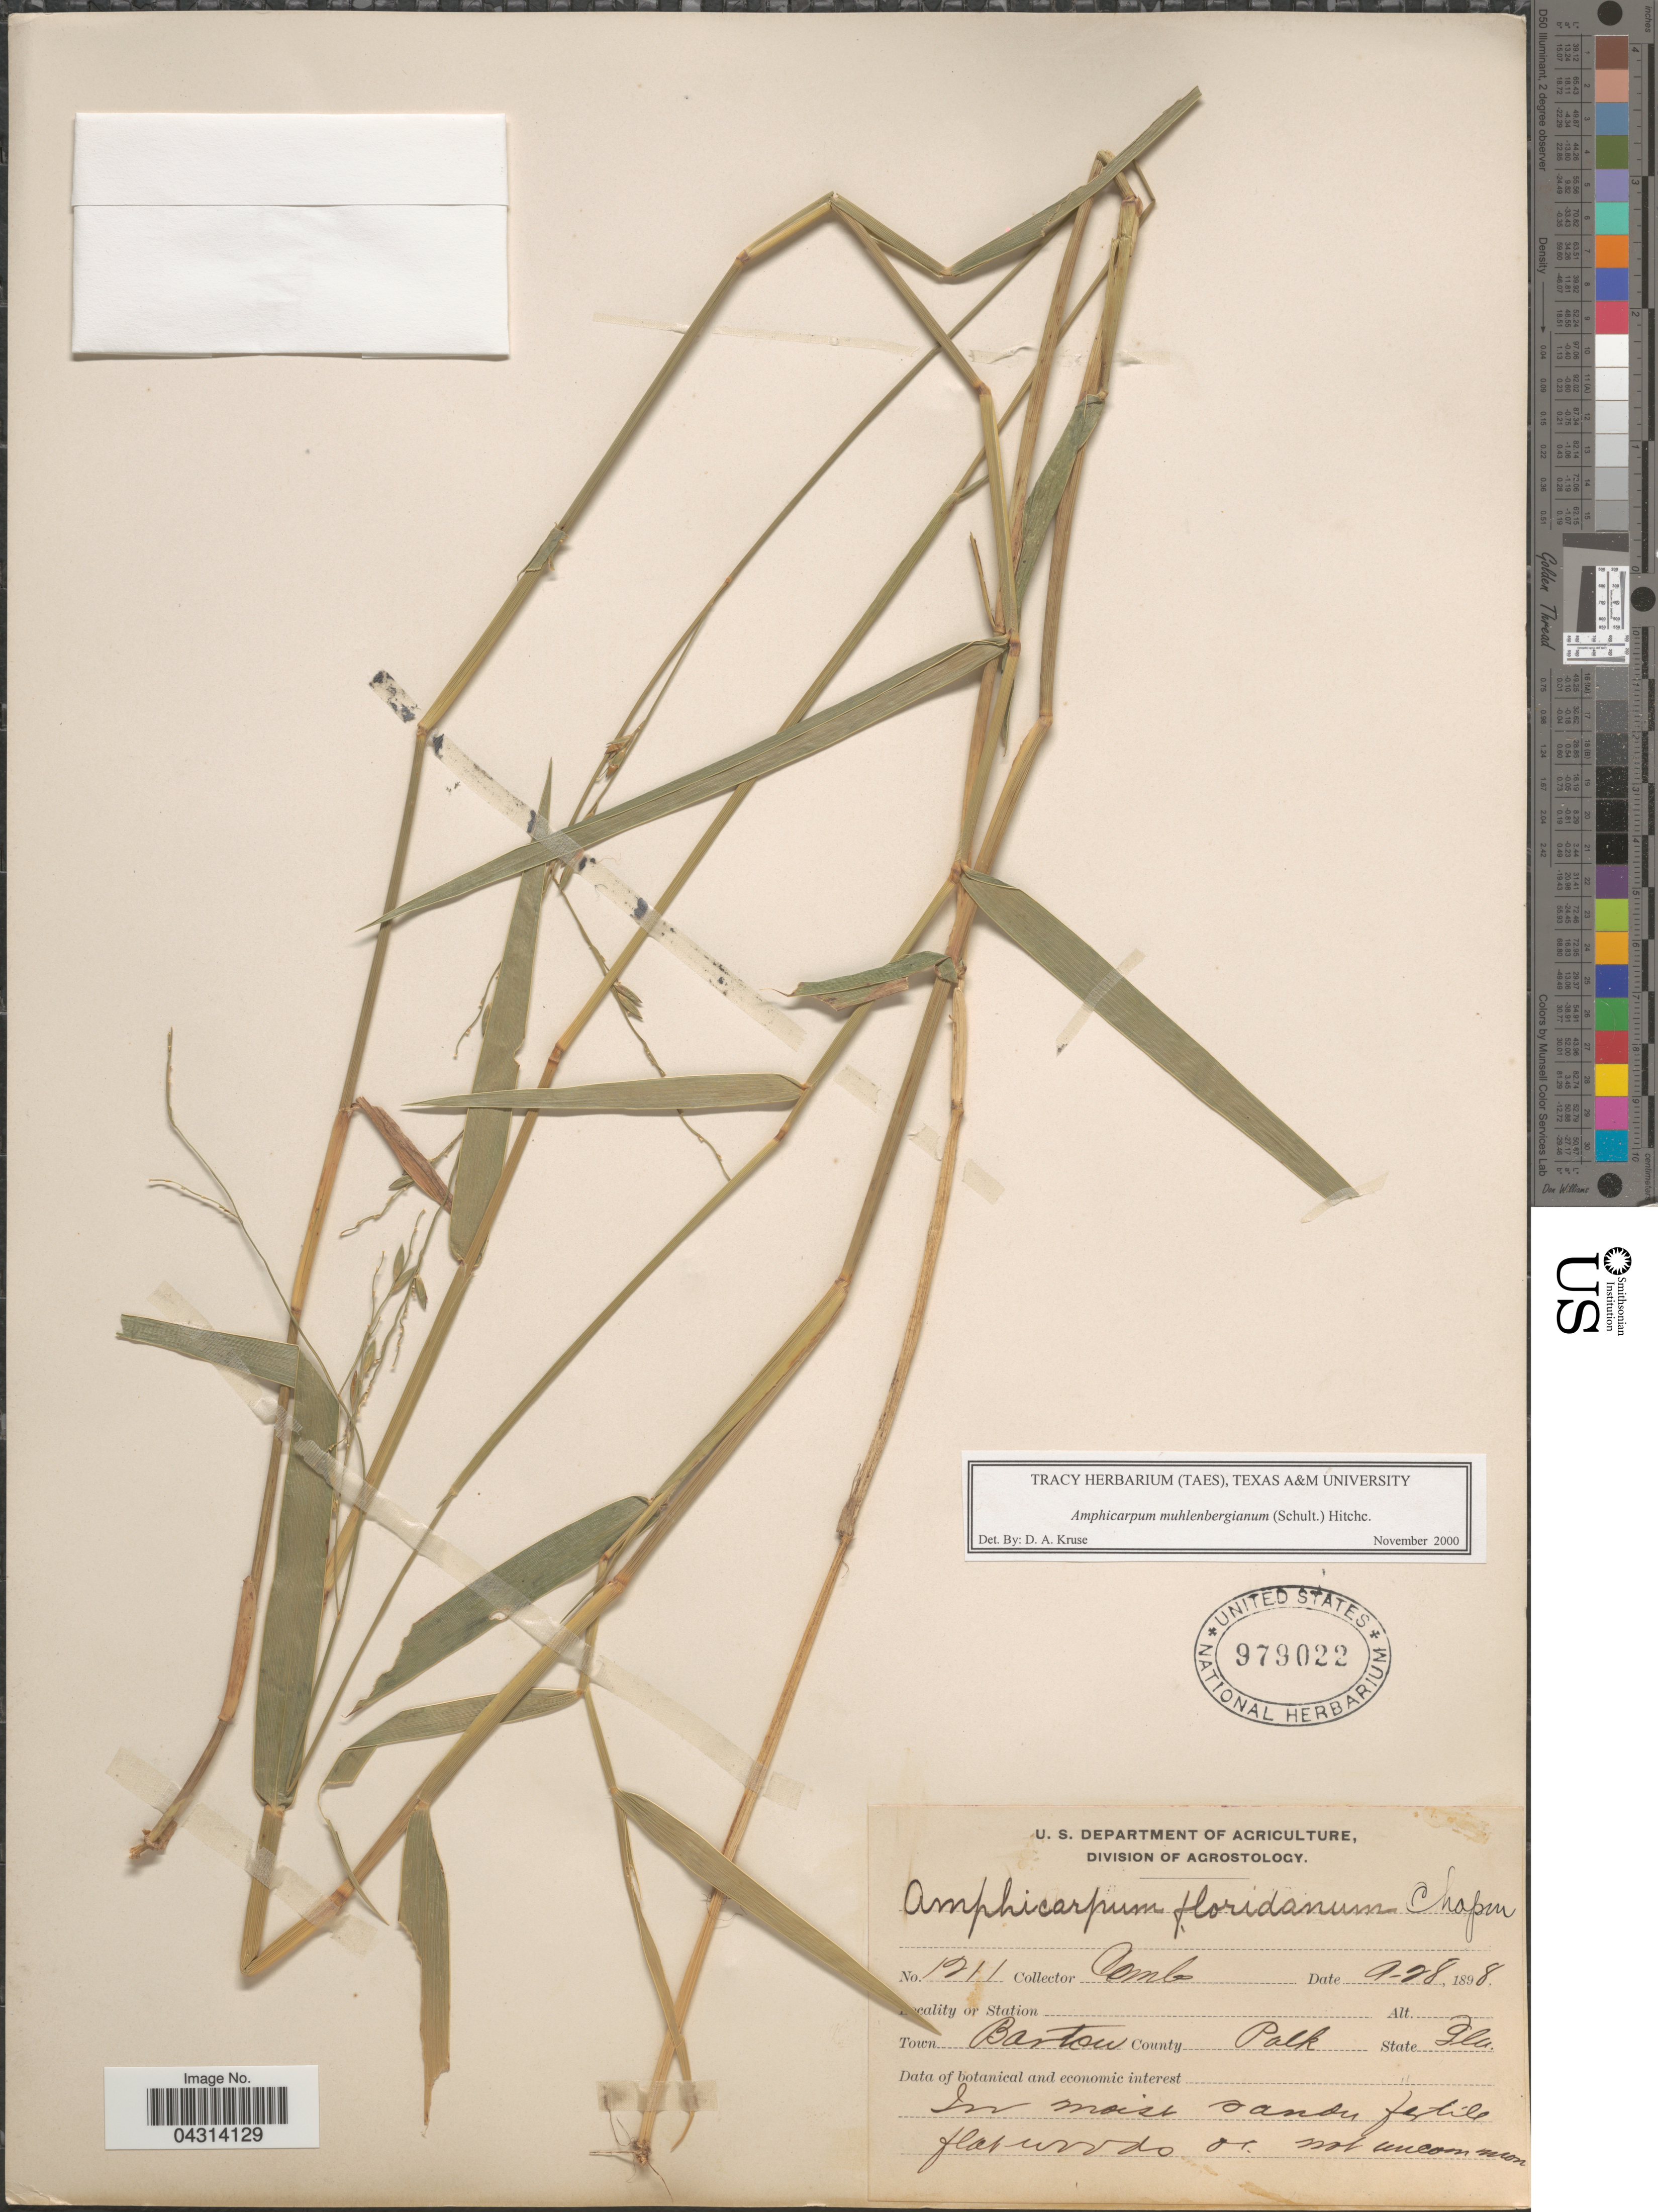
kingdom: Plantae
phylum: Tracheophyta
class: Liliopsida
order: Poales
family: Poaceae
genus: Amphicarpum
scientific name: Amphicarpum muhlenbergianum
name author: (Schult.) Hitchc.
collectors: -. Combs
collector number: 1211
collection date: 1898-09-28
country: United States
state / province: Florida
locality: Town Barton. County Polk.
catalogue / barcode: US 979022